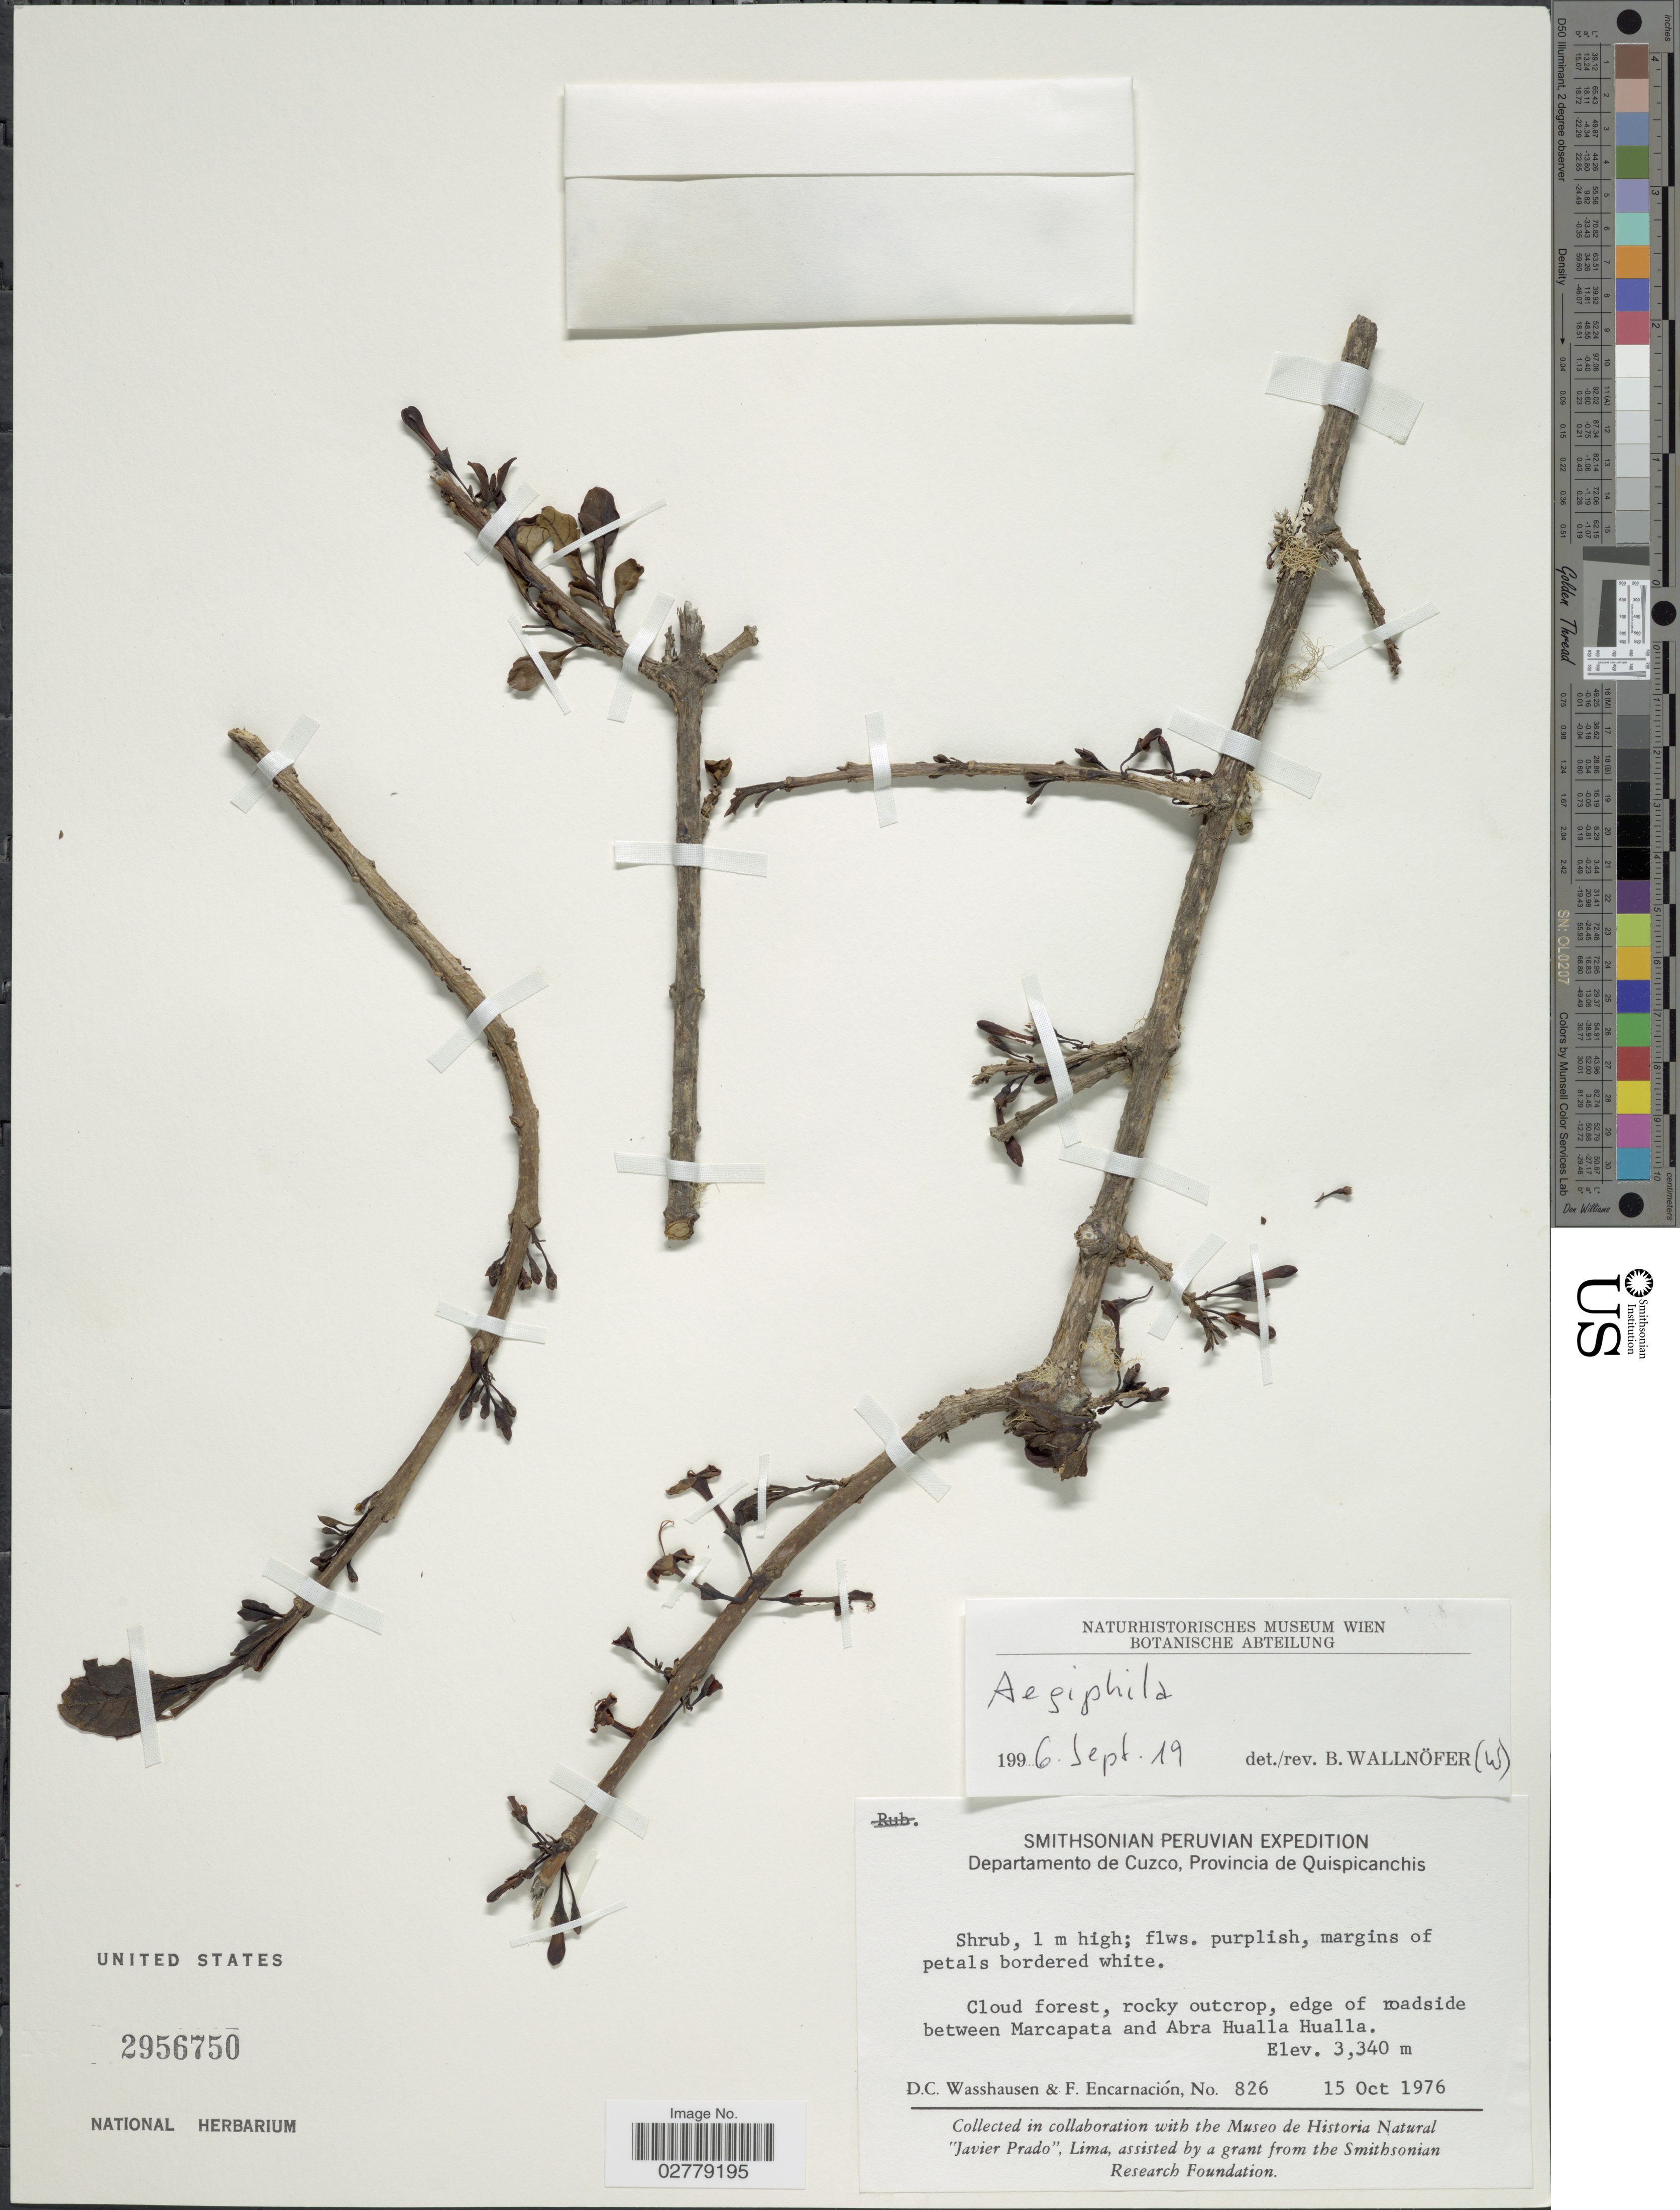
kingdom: Plantae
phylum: Tracheophyta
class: Magnoliopsida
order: Lamiales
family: Lamiaceae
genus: Aegiphila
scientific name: Aegiphila sp.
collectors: D. C. Wasshausen & F. Encarnación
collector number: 826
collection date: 1976-10-15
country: Peru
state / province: Cusco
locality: Departamento de Cuzco, Provincia de Quispicanchis. Edge of roadside between Marcapata and Abra Hualla Hualla.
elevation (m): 3340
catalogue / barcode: US 2956750